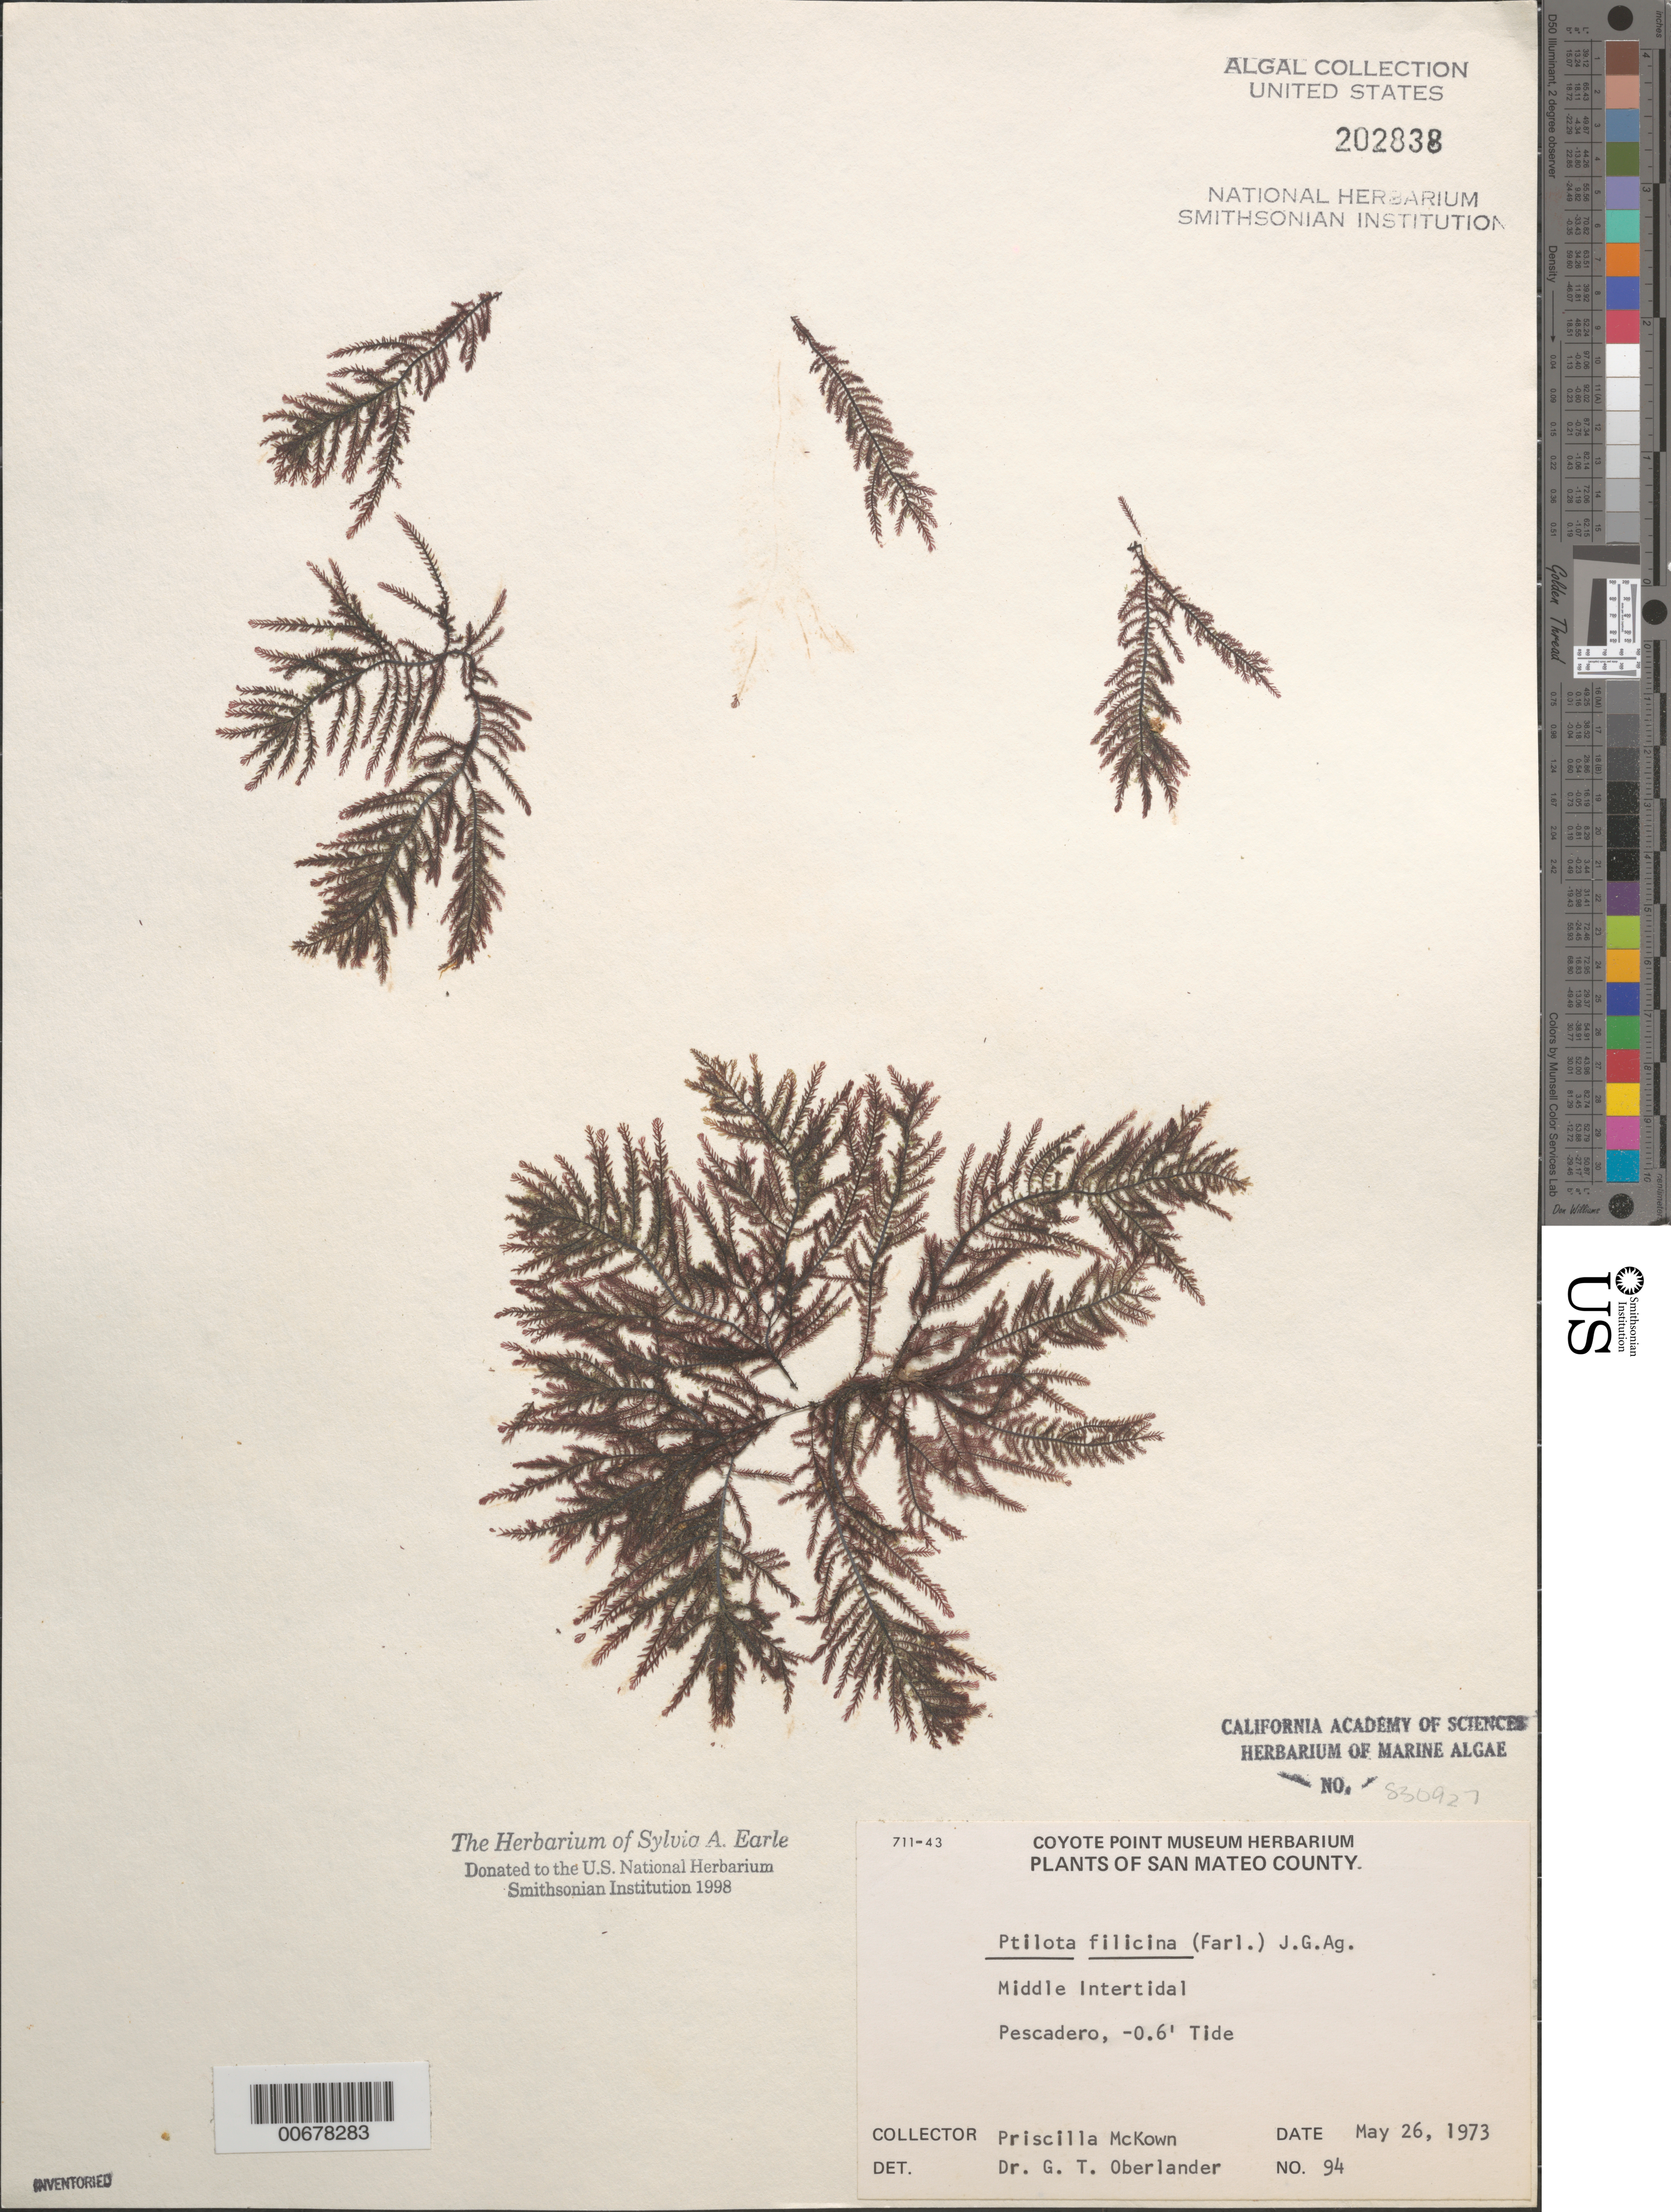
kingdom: Plantae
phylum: Rhodophyta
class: Florideophyceae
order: Ceramiales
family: Wrangeliaceae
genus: Ptilota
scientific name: Ptilota filicina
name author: J. Agardh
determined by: Oberlander, G. T.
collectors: P. McKown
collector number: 94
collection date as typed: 26 May 1973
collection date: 1973-05-26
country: United States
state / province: California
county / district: San Mateo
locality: Pescadero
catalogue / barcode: US 202838